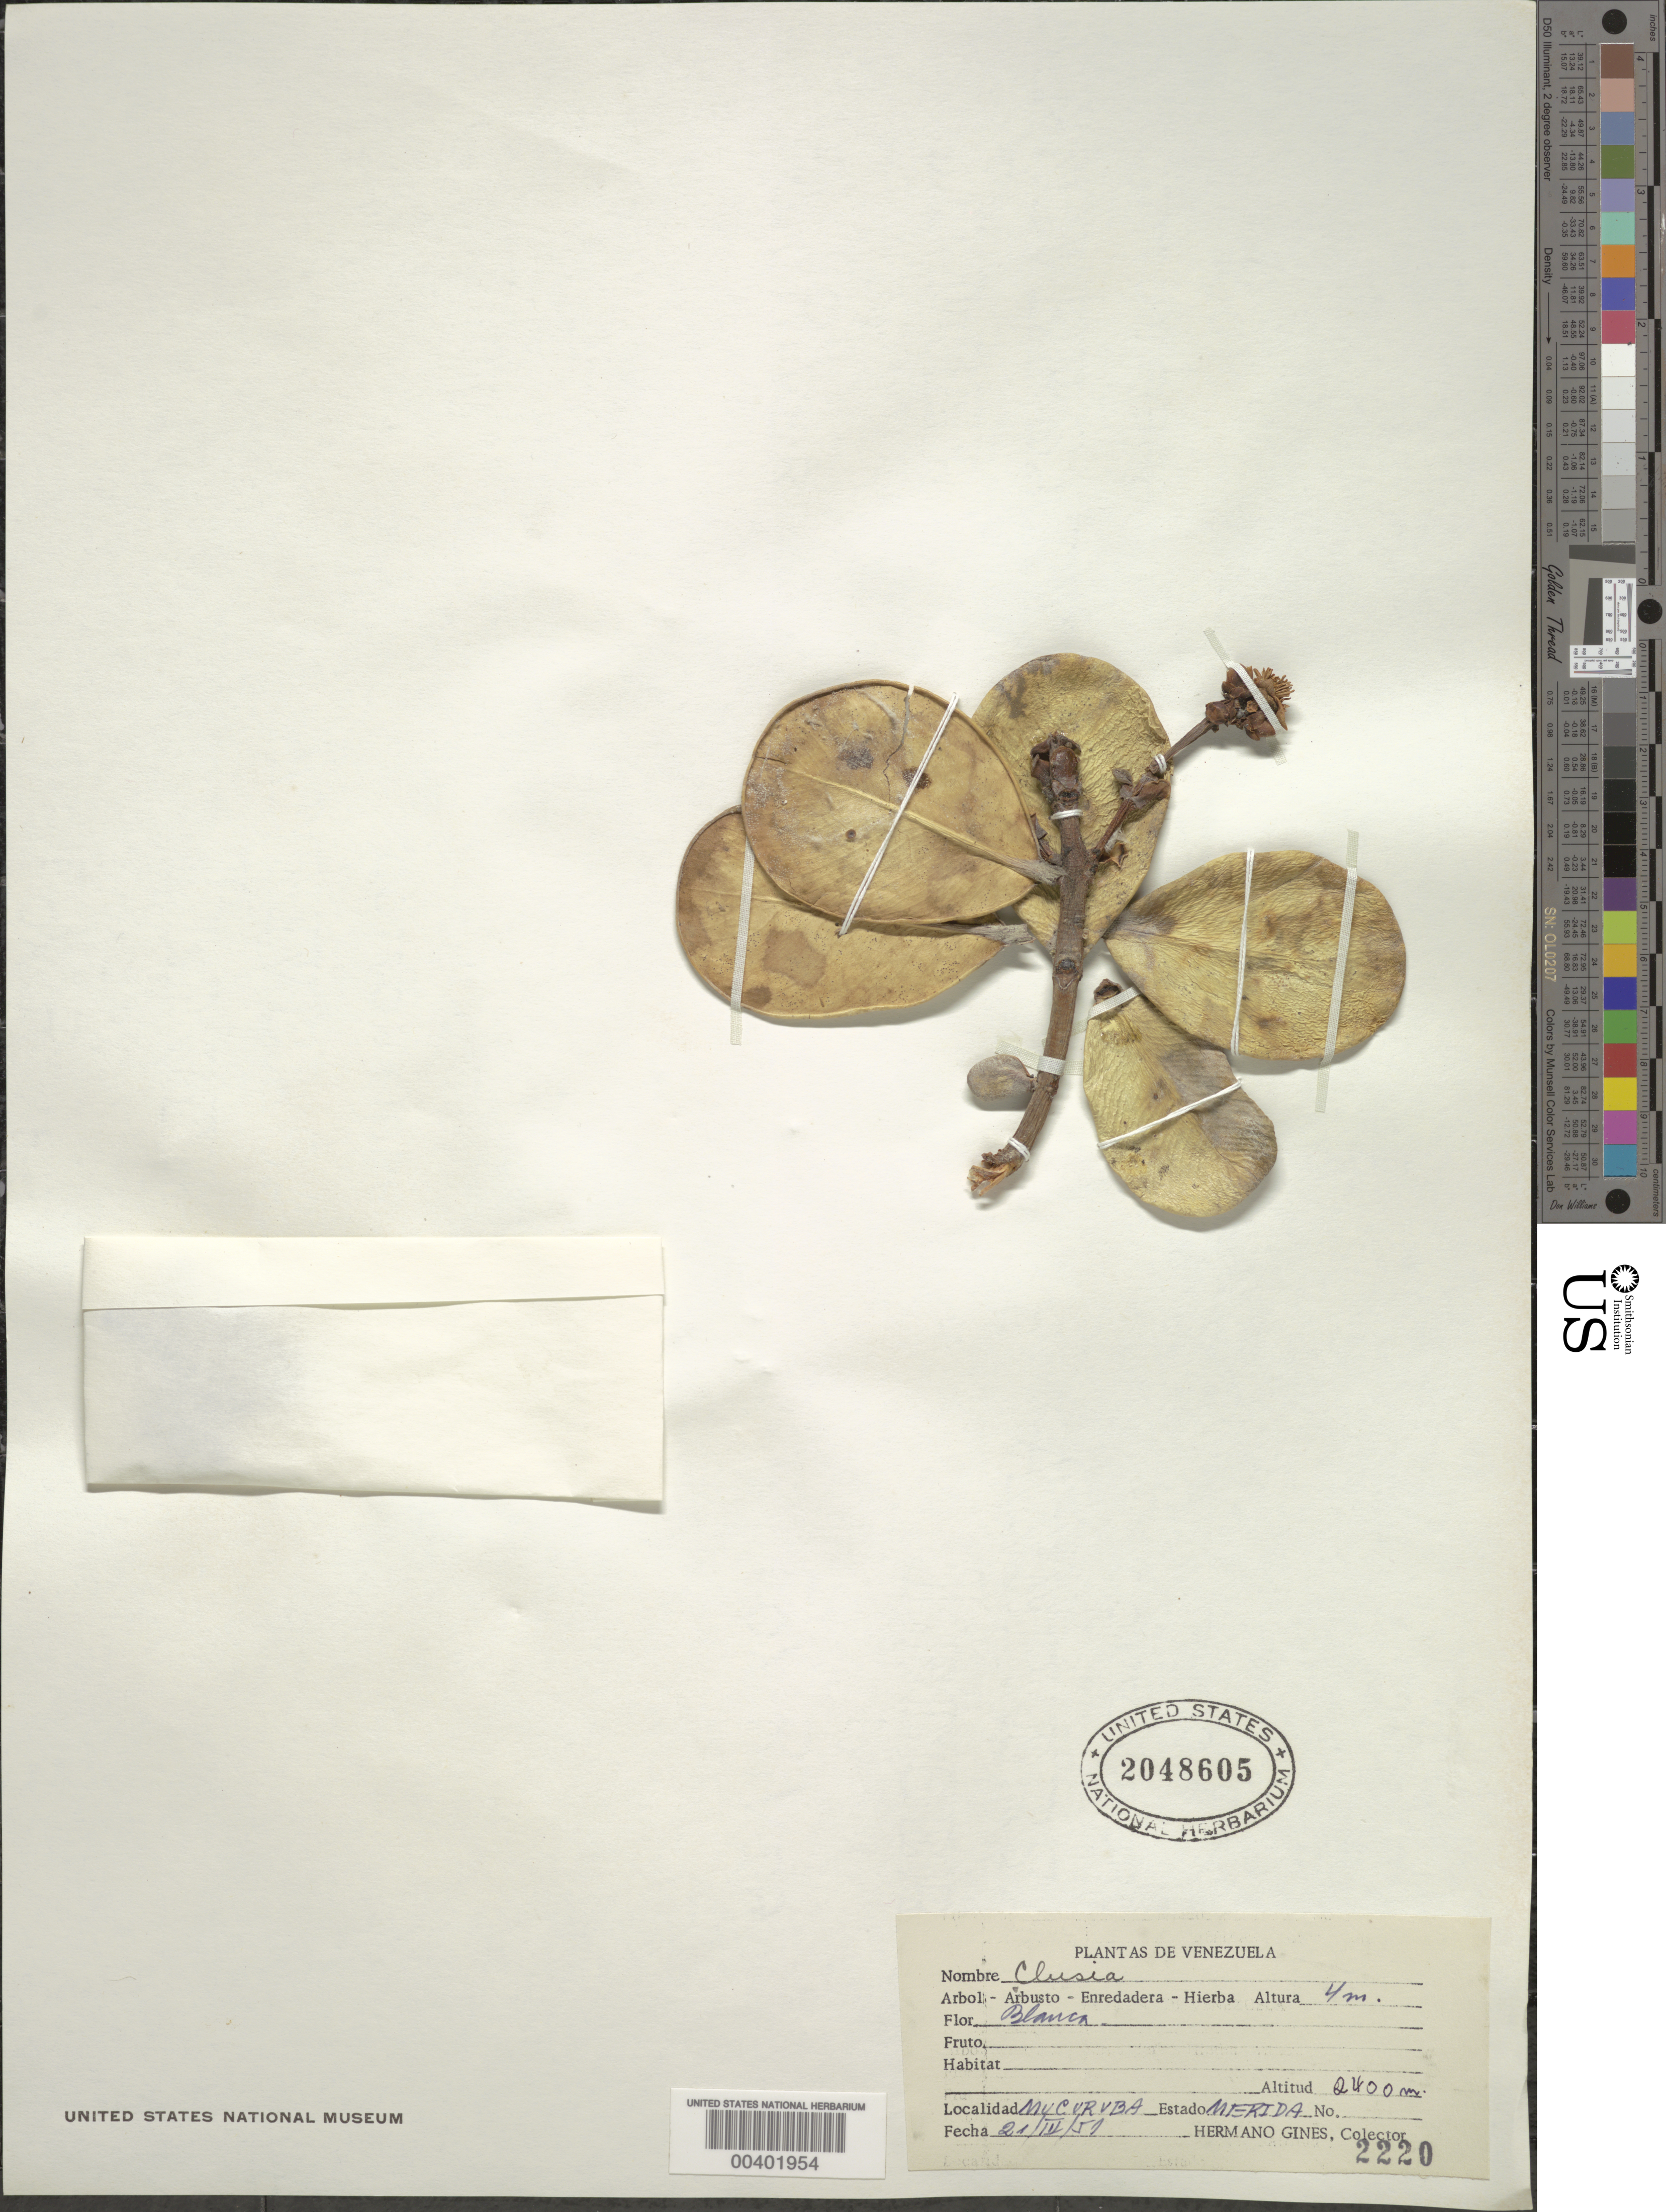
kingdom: Plantae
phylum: Tracheophyta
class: Magnoliopsida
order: Malpighiales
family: Clusiaceae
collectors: Bro. Gines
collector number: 2220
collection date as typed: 21 Mar 1951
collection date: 1951-03-21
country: Venezuela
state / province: Mérida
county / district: Rangel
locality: Mucurubá Mucuruba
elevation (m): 2400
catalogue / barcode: US 2048605